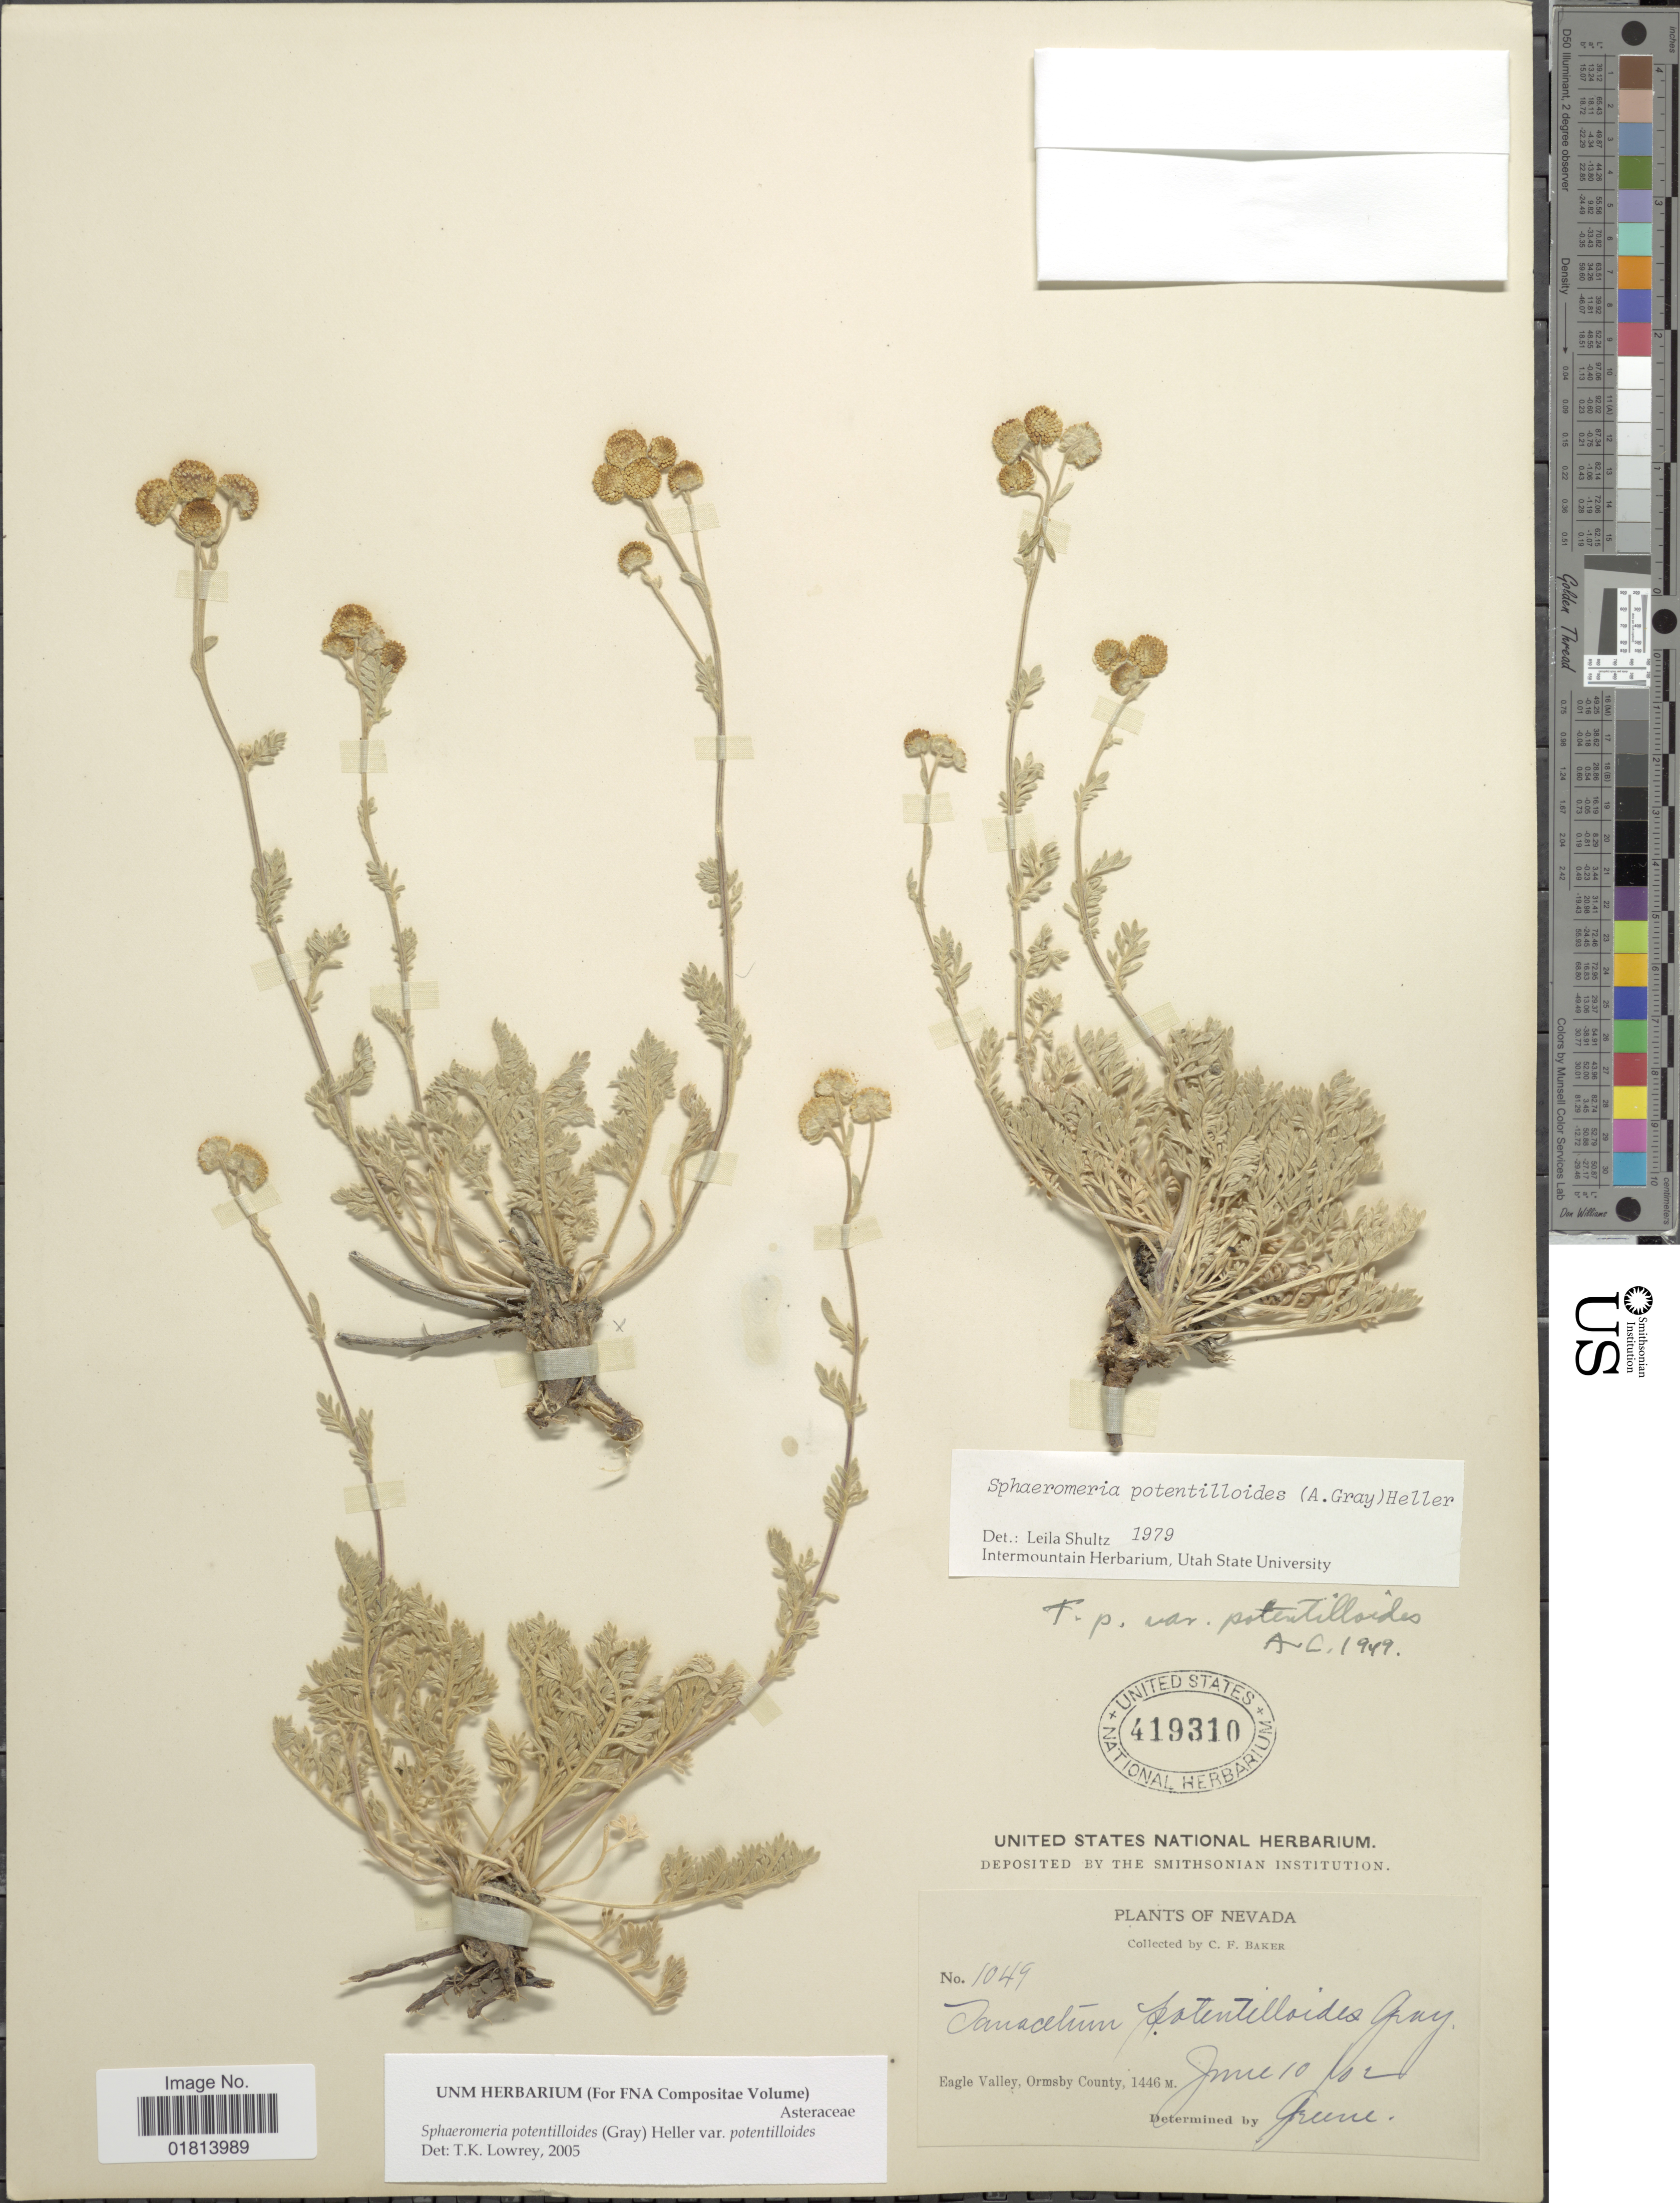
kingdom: Plantae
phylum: Tracheophyta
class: Magnoliopsida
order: Asterales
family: Asteraceae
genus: Sphaeromeria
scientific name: Sphaeromeria potentilloides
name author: (A. Gray) A. Heller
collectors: C. F. Baker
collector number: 1049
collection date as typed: Transcribed d/m/y: 10/6/2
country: United States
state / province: Nevada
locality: Eagle Valley, Ormsby County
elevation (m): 1446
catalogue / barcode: US 419310